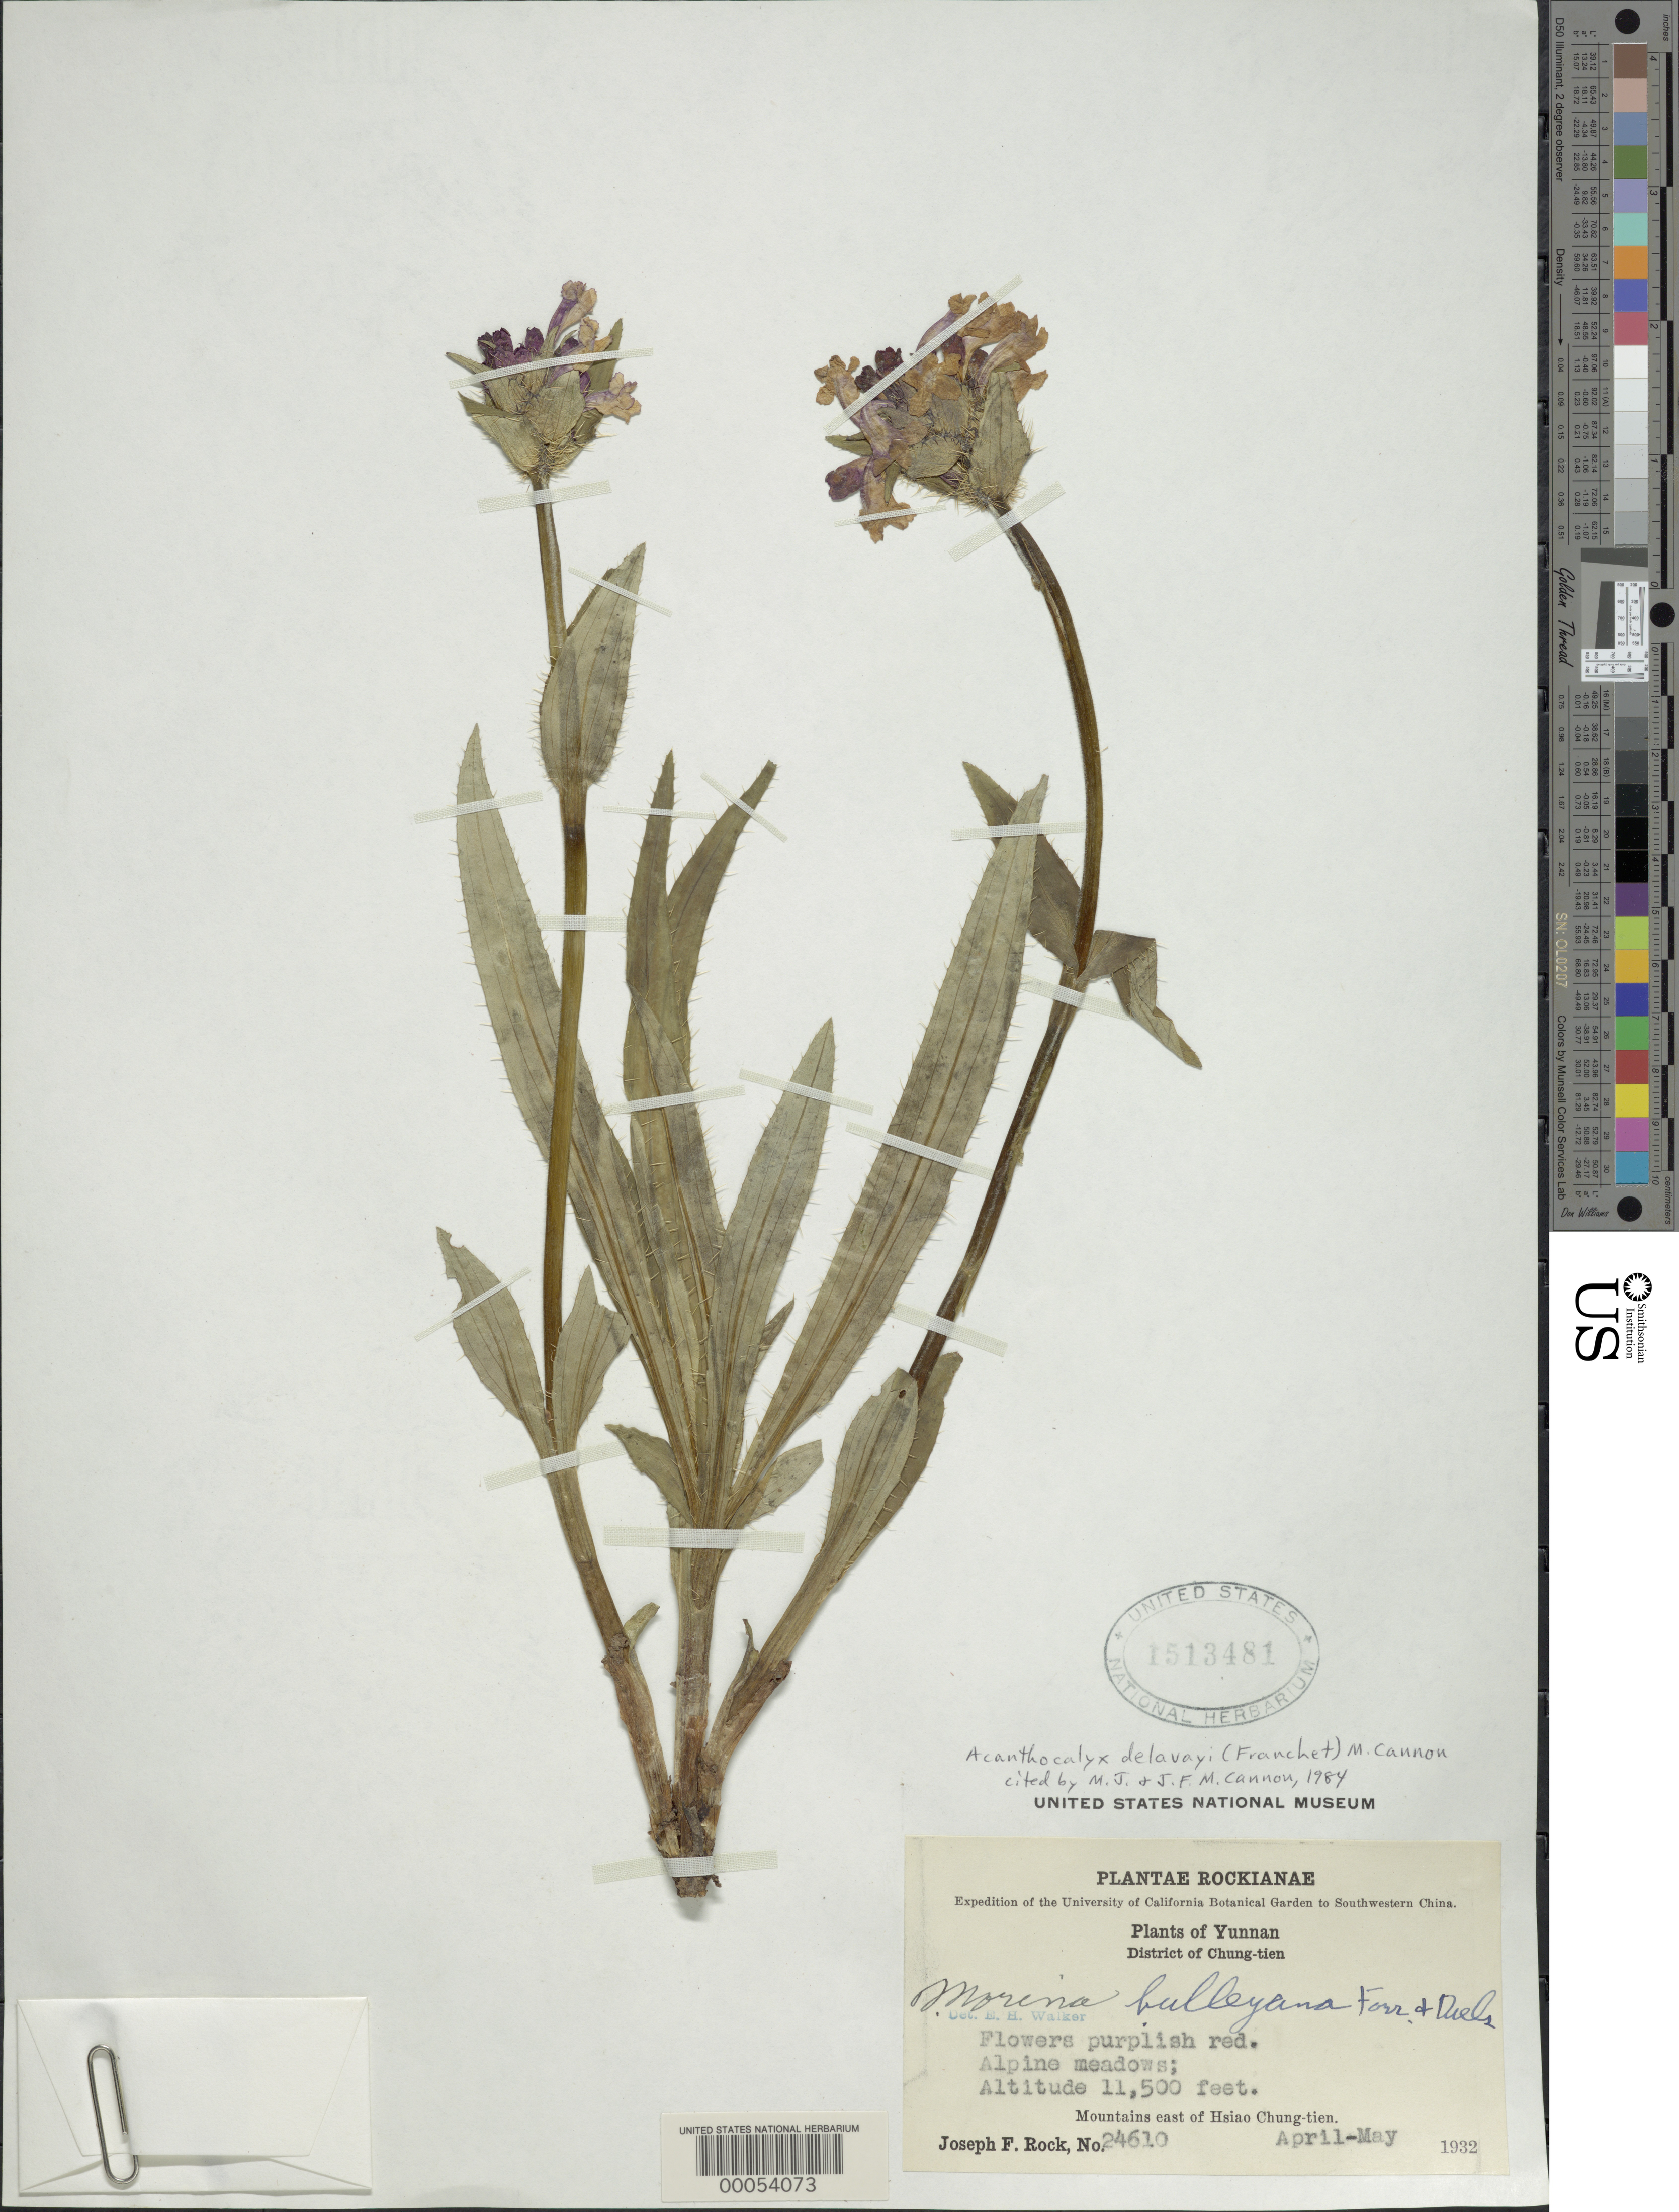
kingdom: Plantae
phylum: Tracheophyta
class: Magnoliopsida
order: Dipsacales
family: Caprifoliaceae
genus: Acanthocalyx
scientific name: Acanthocalyx delavayi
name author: (Franch.) M.J. Cannon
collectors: J. F. Rock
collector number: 24610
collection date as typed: Apr 1932 to -- May 1932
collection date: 1932-04/1932-05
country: China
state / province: Yunnan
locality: Mountains E of Hsiao Chung-tien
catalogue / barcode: US 1513481